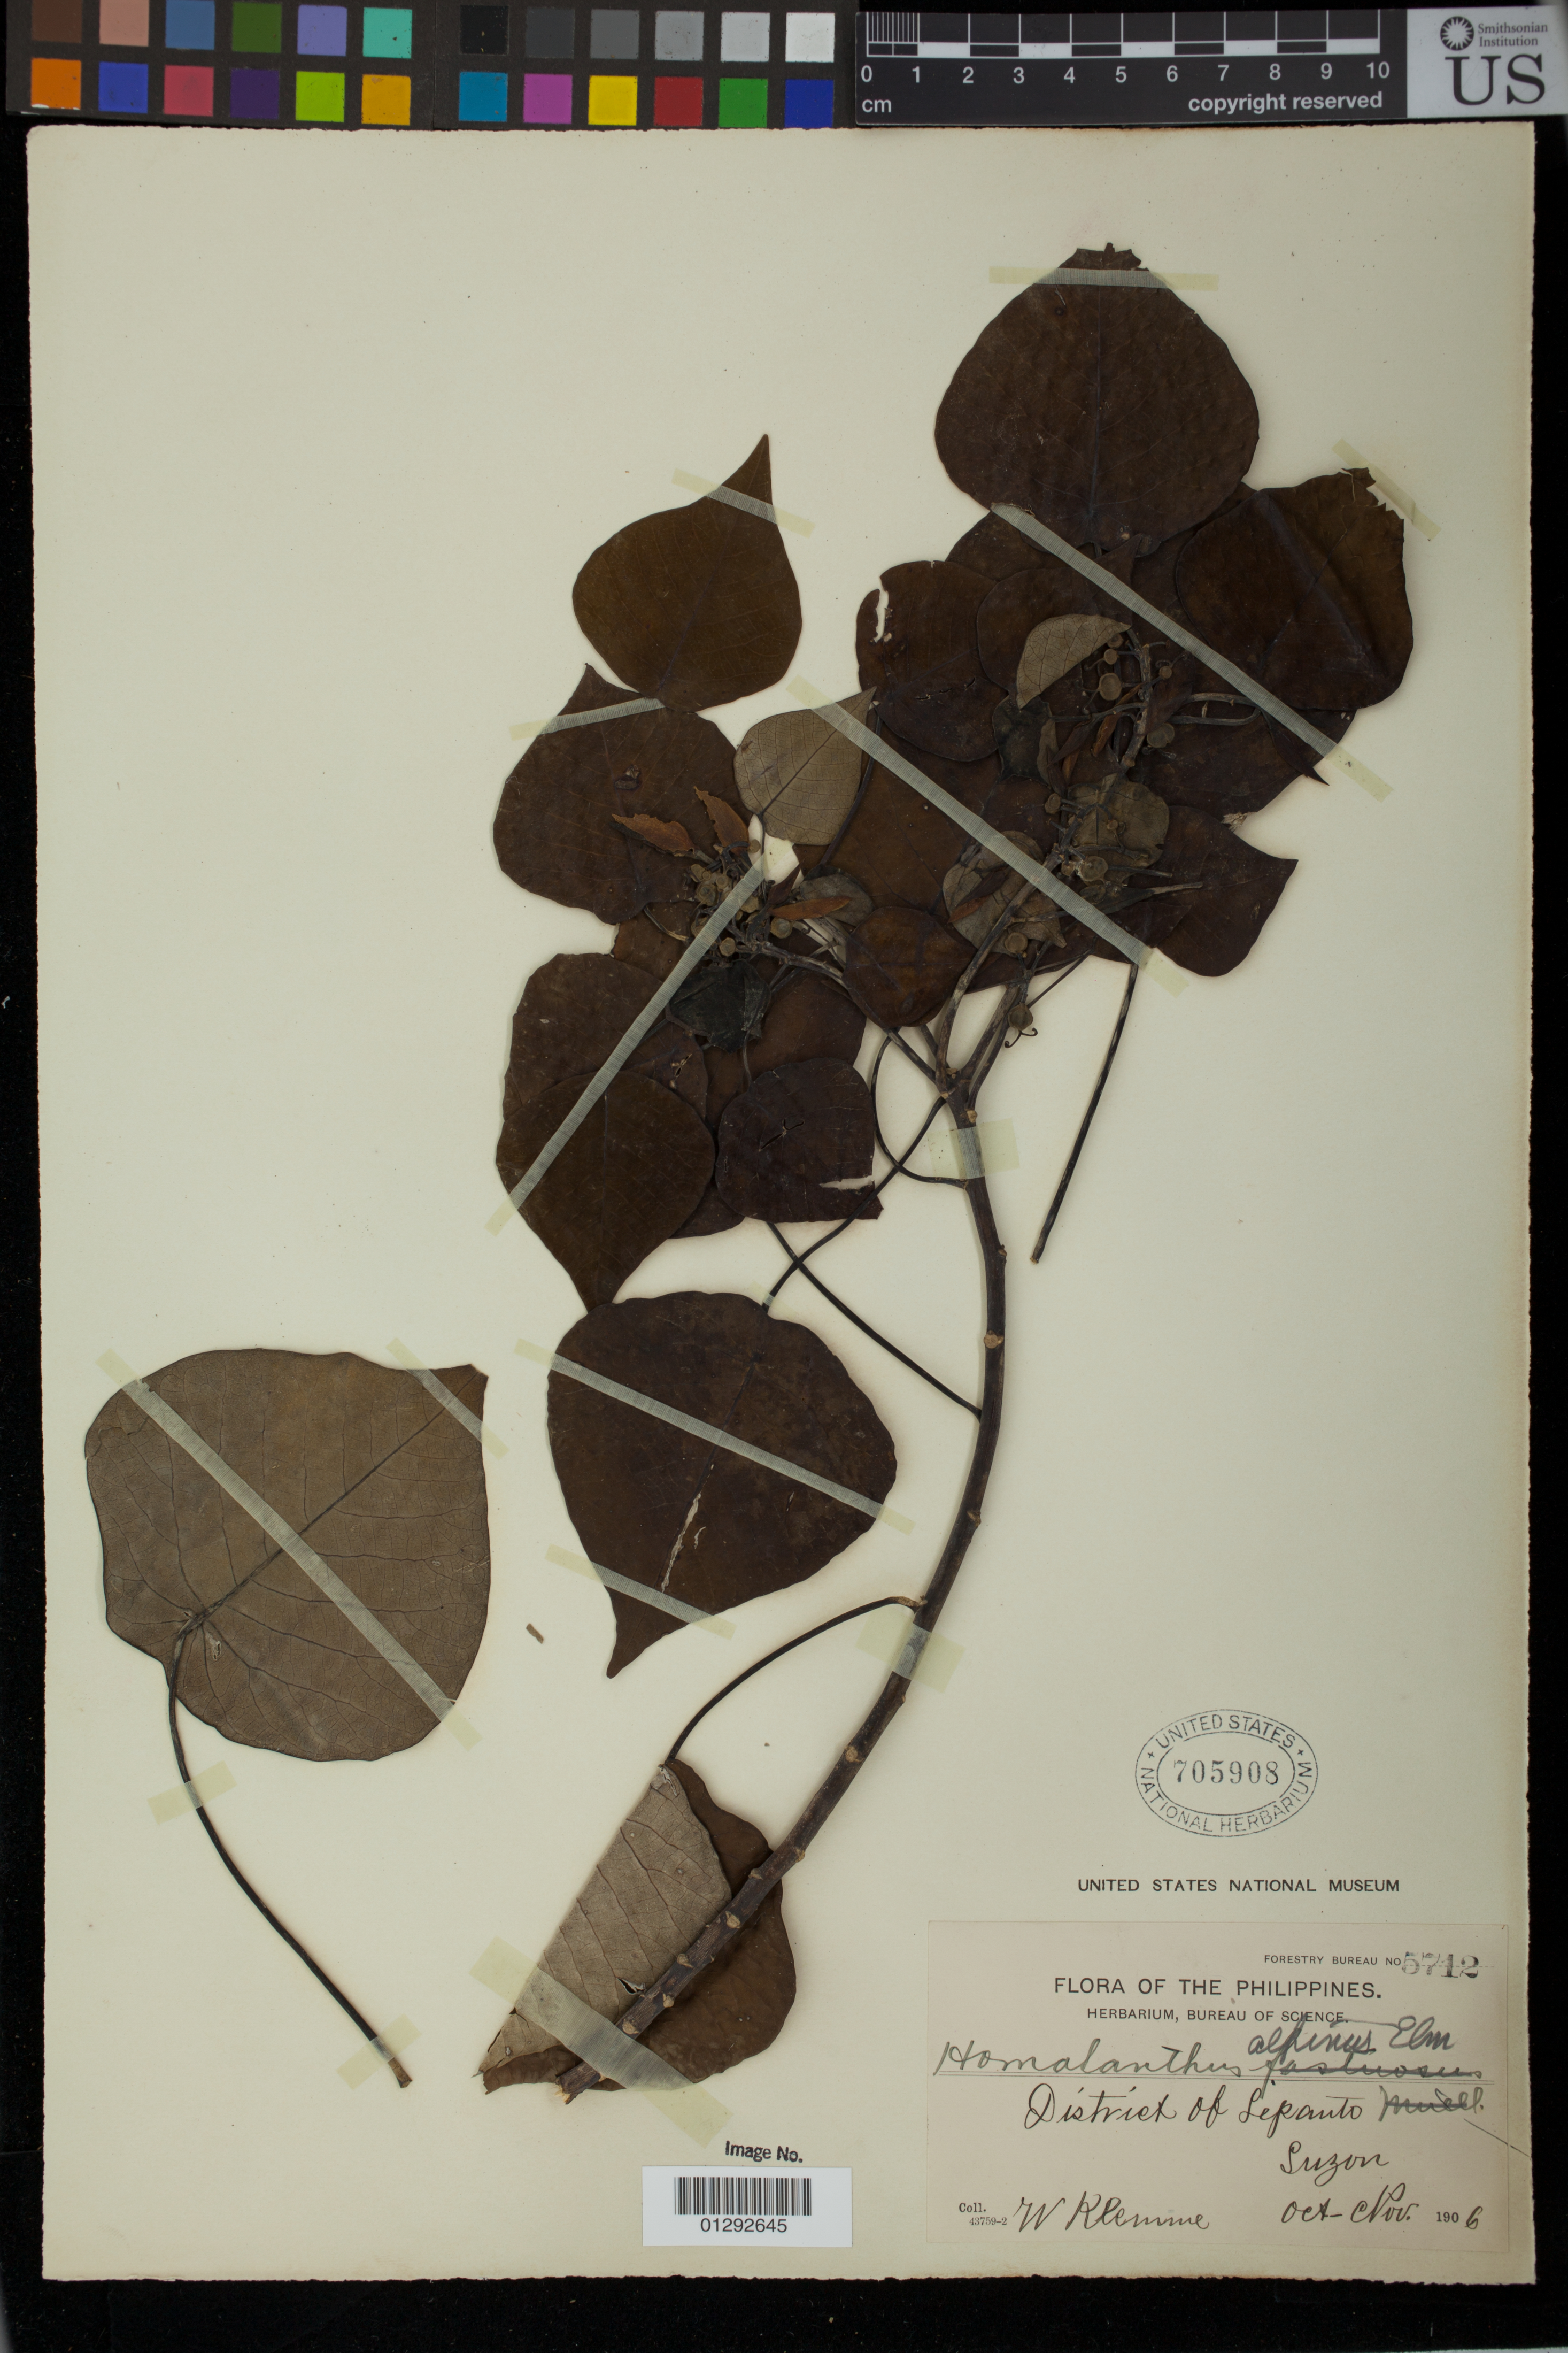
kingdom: Plantae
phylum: Tracheophyta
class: Magnoliopsida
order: Malpighiales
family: Euphorbiaceae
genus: Omalanthus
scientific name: Omalanthus fastuosus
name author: Fern.-Vill.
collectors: W. Klemme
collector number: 5712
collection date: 1906-10/1906-11-01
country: Philippines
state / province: Central Visayas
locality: District of Lepanto, Luzon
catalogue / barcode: US 705908